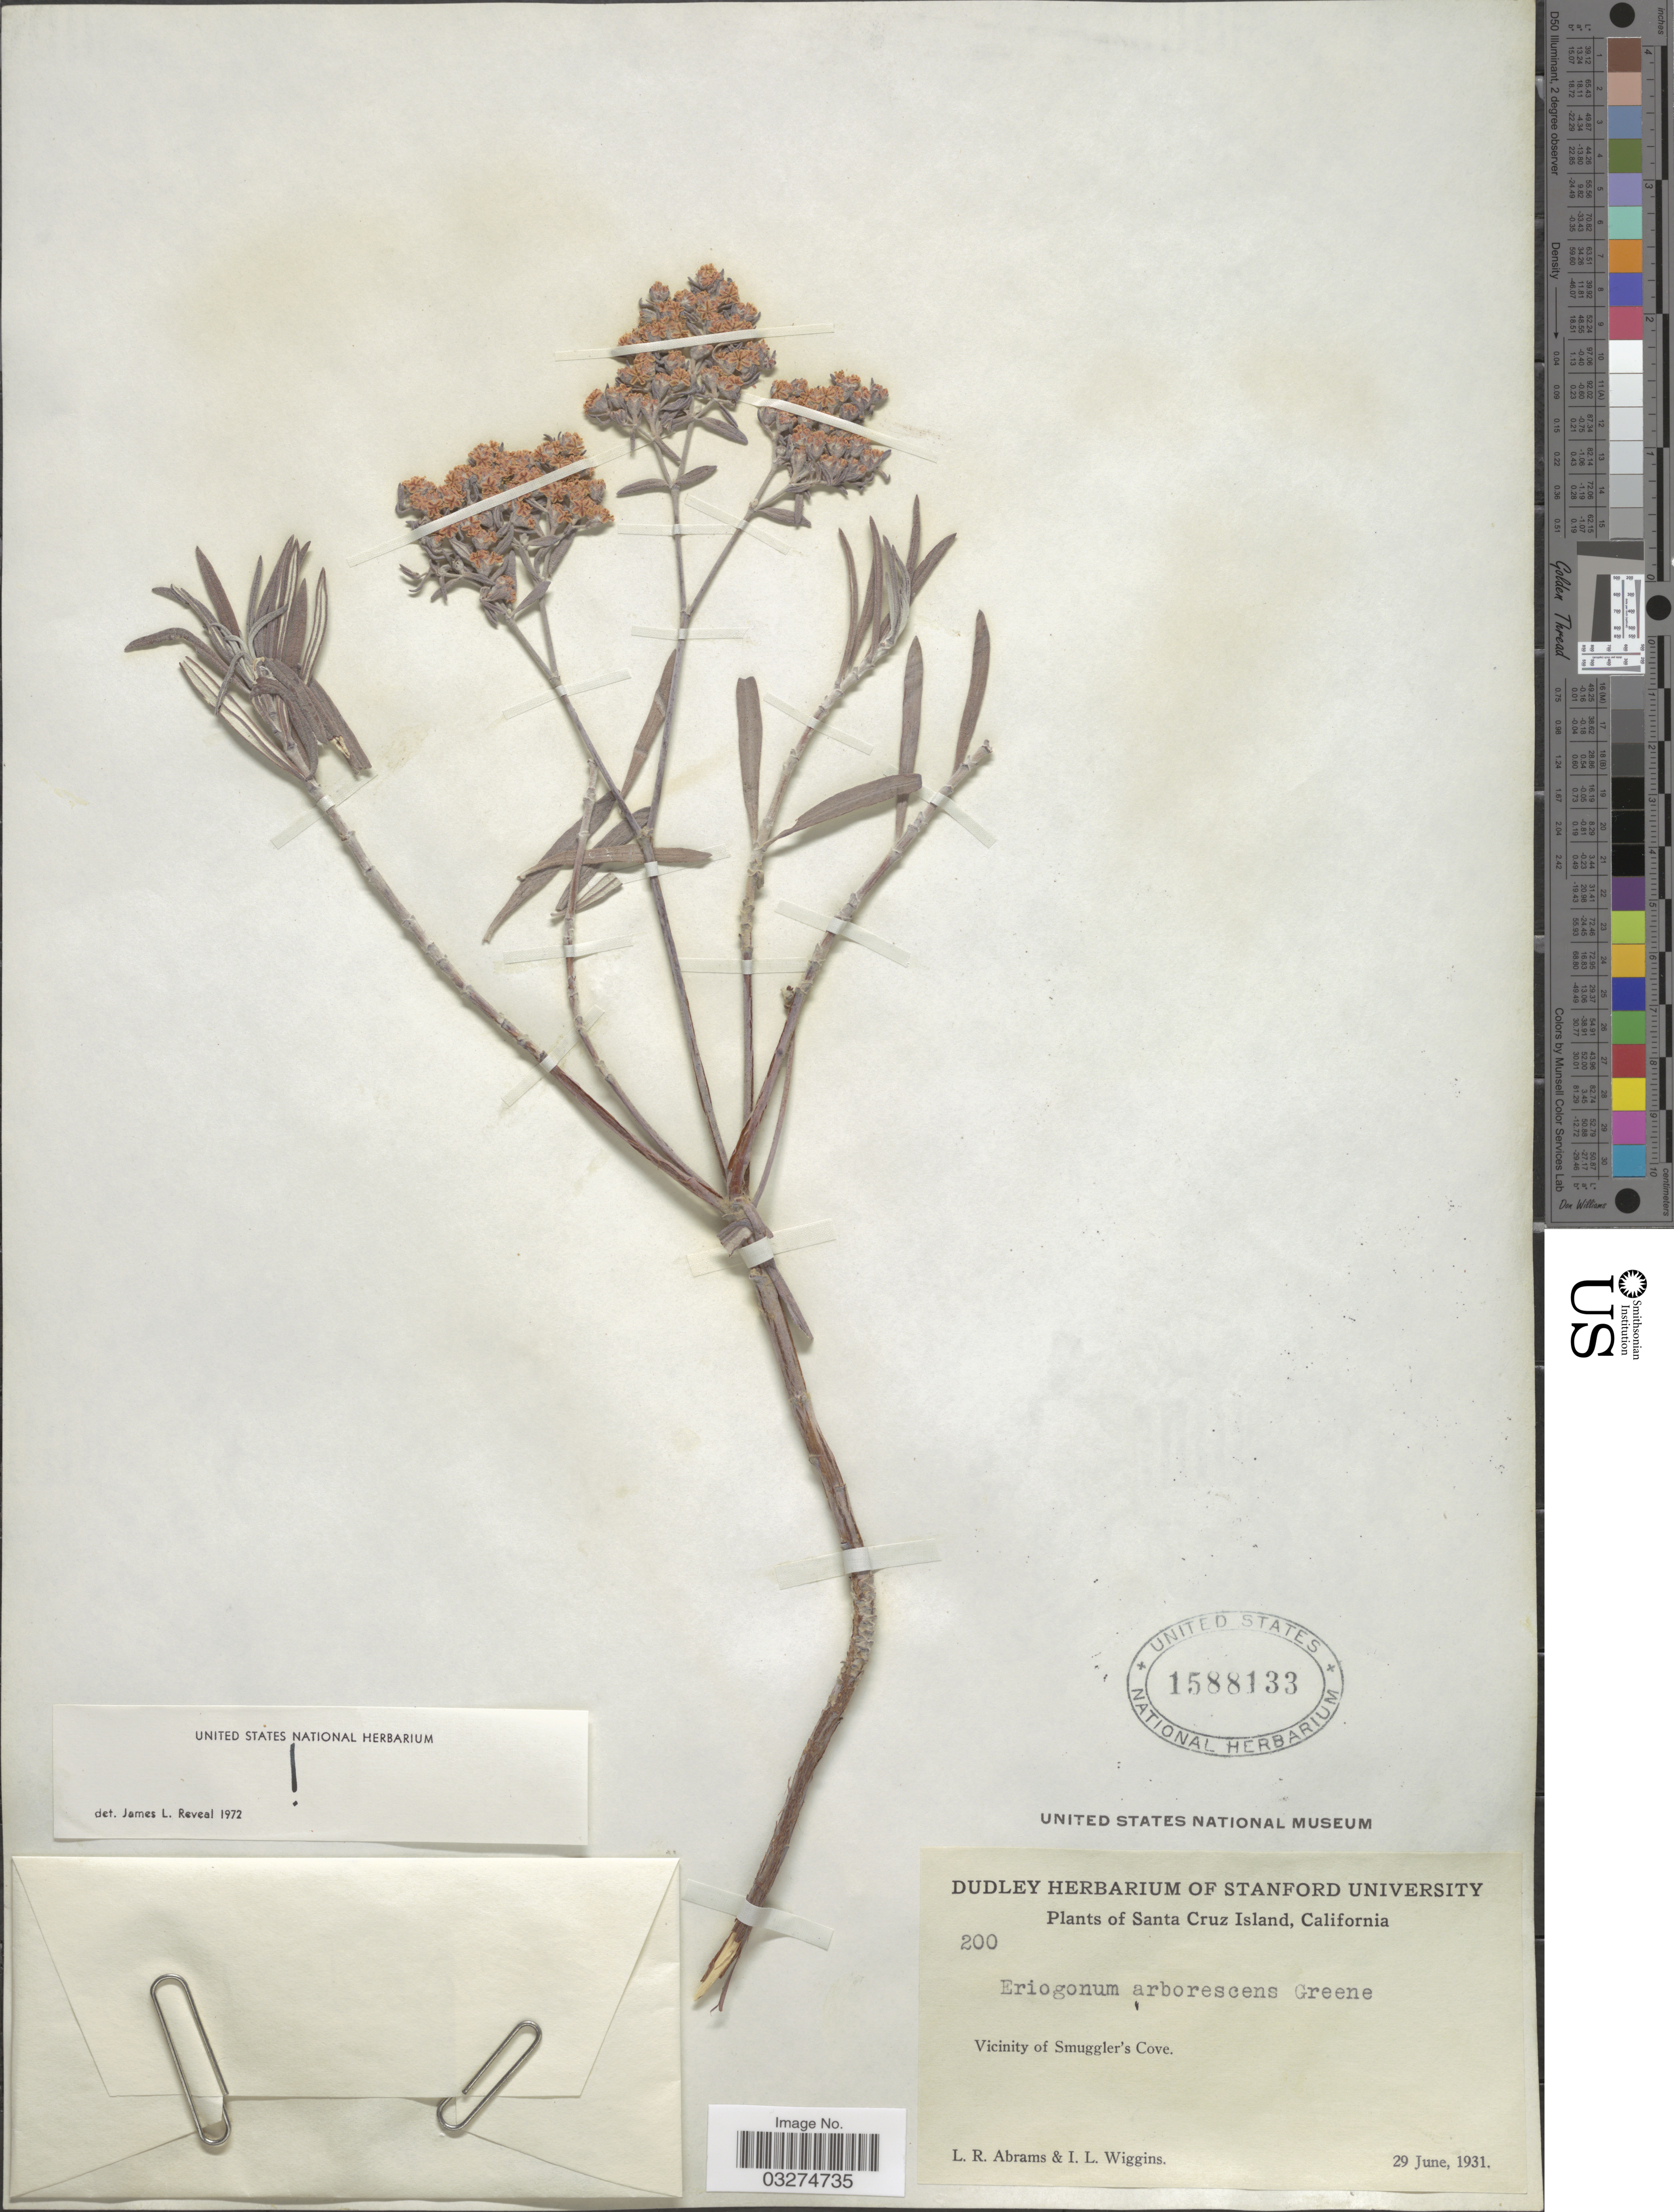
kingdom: Plantae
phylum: Tracheophyta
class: Magnoliopsida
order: Caryophyllales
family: Polygonaceae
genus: Eriogonum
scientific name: Eriogonum arborescens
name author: Greene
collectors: L. Abrams & I. L. Wiggins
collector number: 200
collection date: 1931-06-29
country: United States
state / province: California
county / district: Santa Barbara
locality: Santa Cruz Island. Vicinity of Smuggler's Cove.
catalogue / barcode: US 1588133